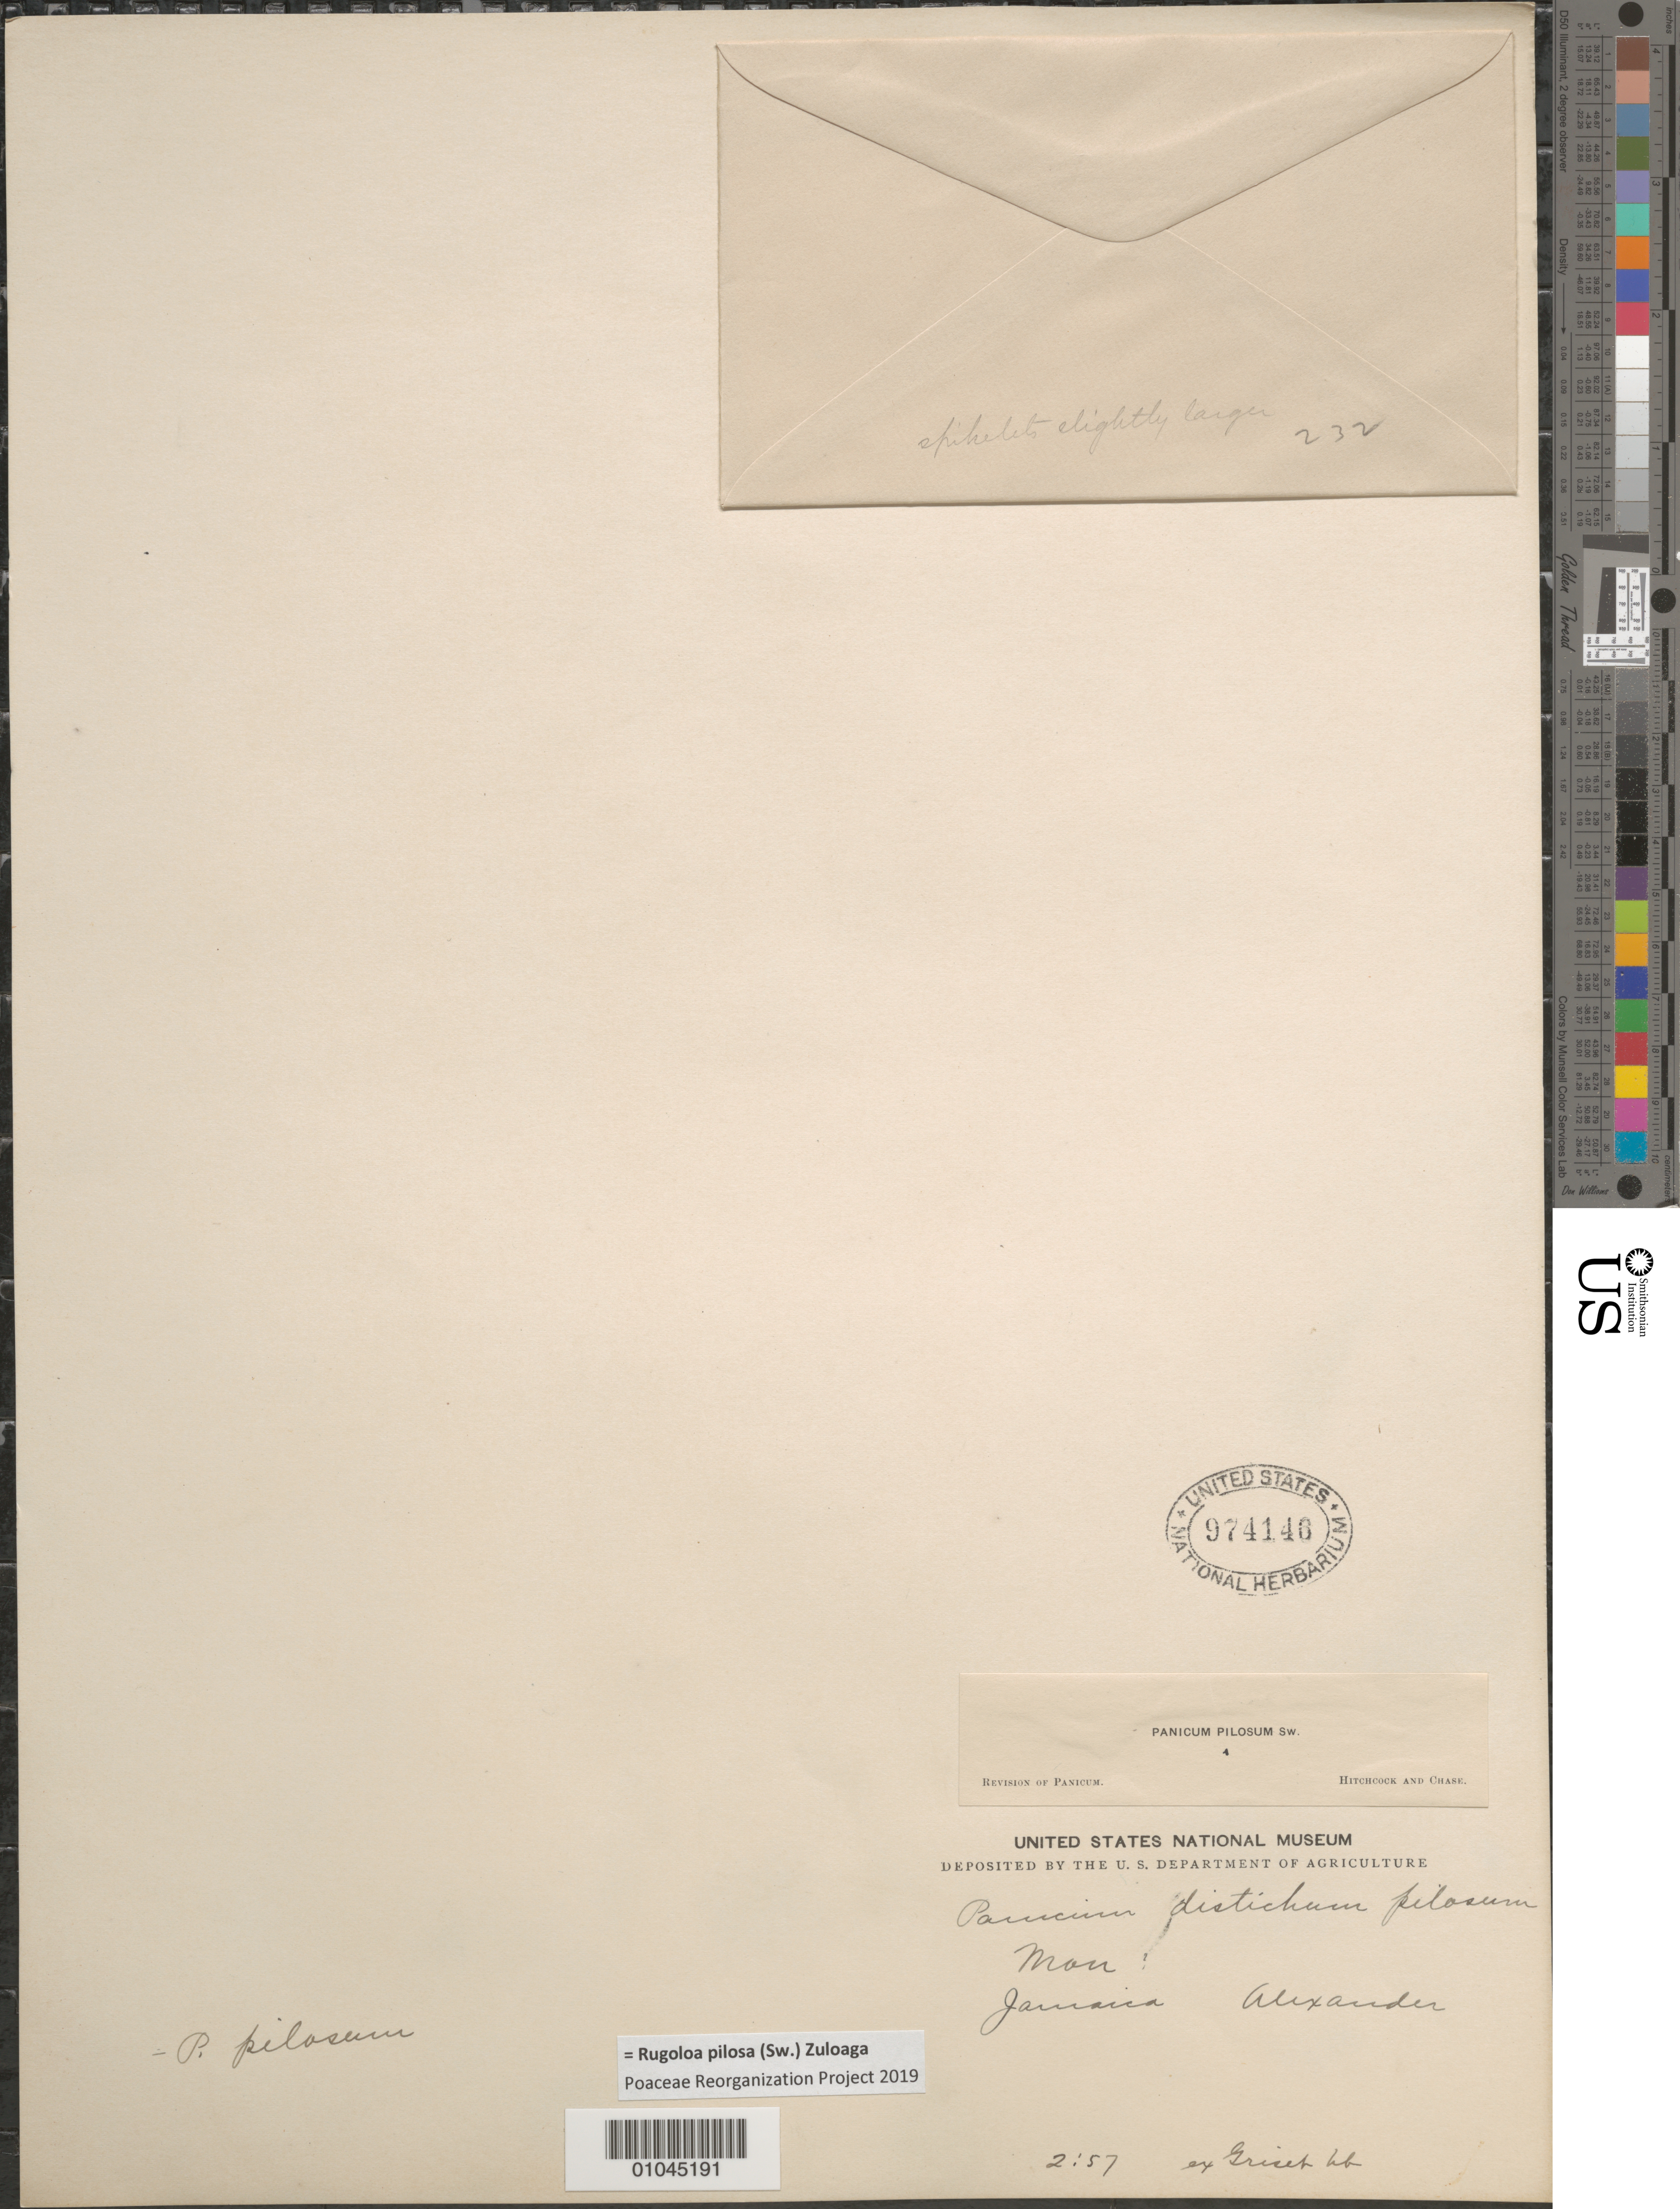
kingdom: Plantae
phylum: Tracheophyta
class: Liliopsida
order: Poales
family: Poaceae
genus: Panicum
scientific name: Panicum pilosum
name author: Sw.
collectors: R. C. Alexander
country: Jamaica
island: Jamaica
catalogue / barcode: US 974146